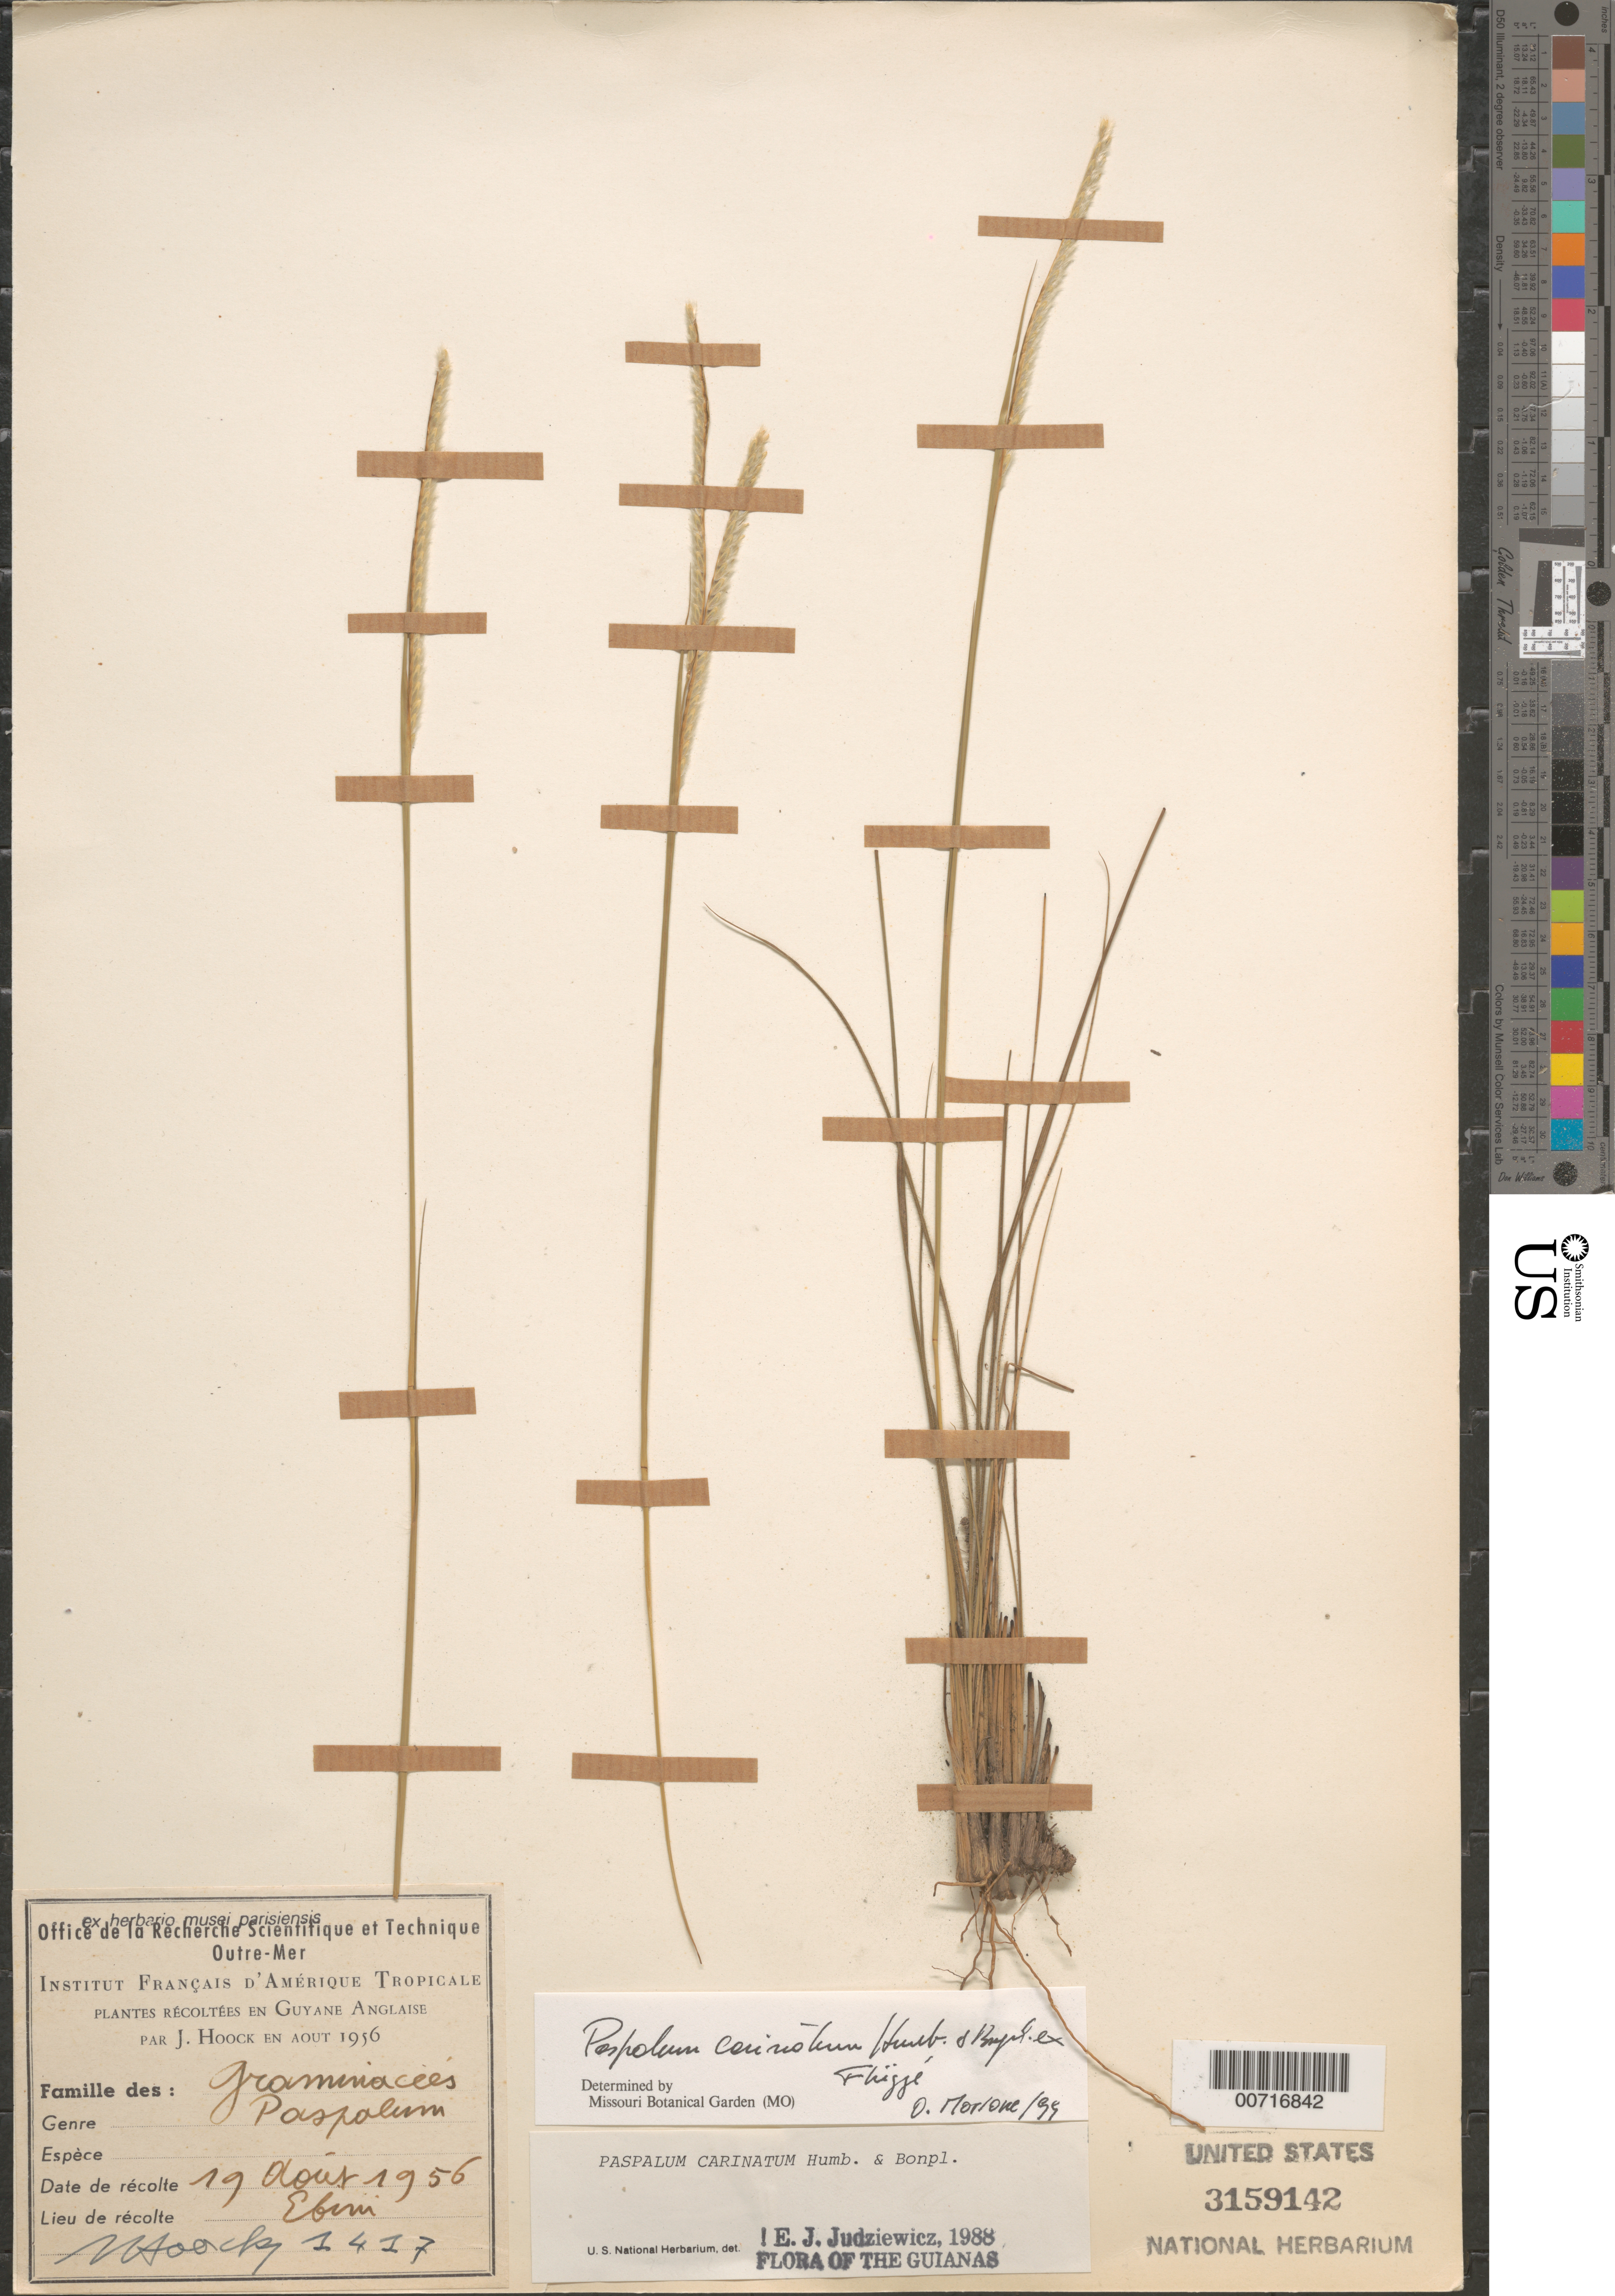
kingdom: Plantae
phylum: Tracheophyta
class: Liliopsida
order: Poales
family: Poaceae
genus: Paspalum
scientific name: Paspalum carinatum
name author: Humb. & Bonpl. ex Flüggé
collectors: J. Hoock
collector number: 1417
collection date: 1956-08-19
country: Guyana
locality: Guyane Anglaise. Ebini.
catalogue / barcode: US 3159142